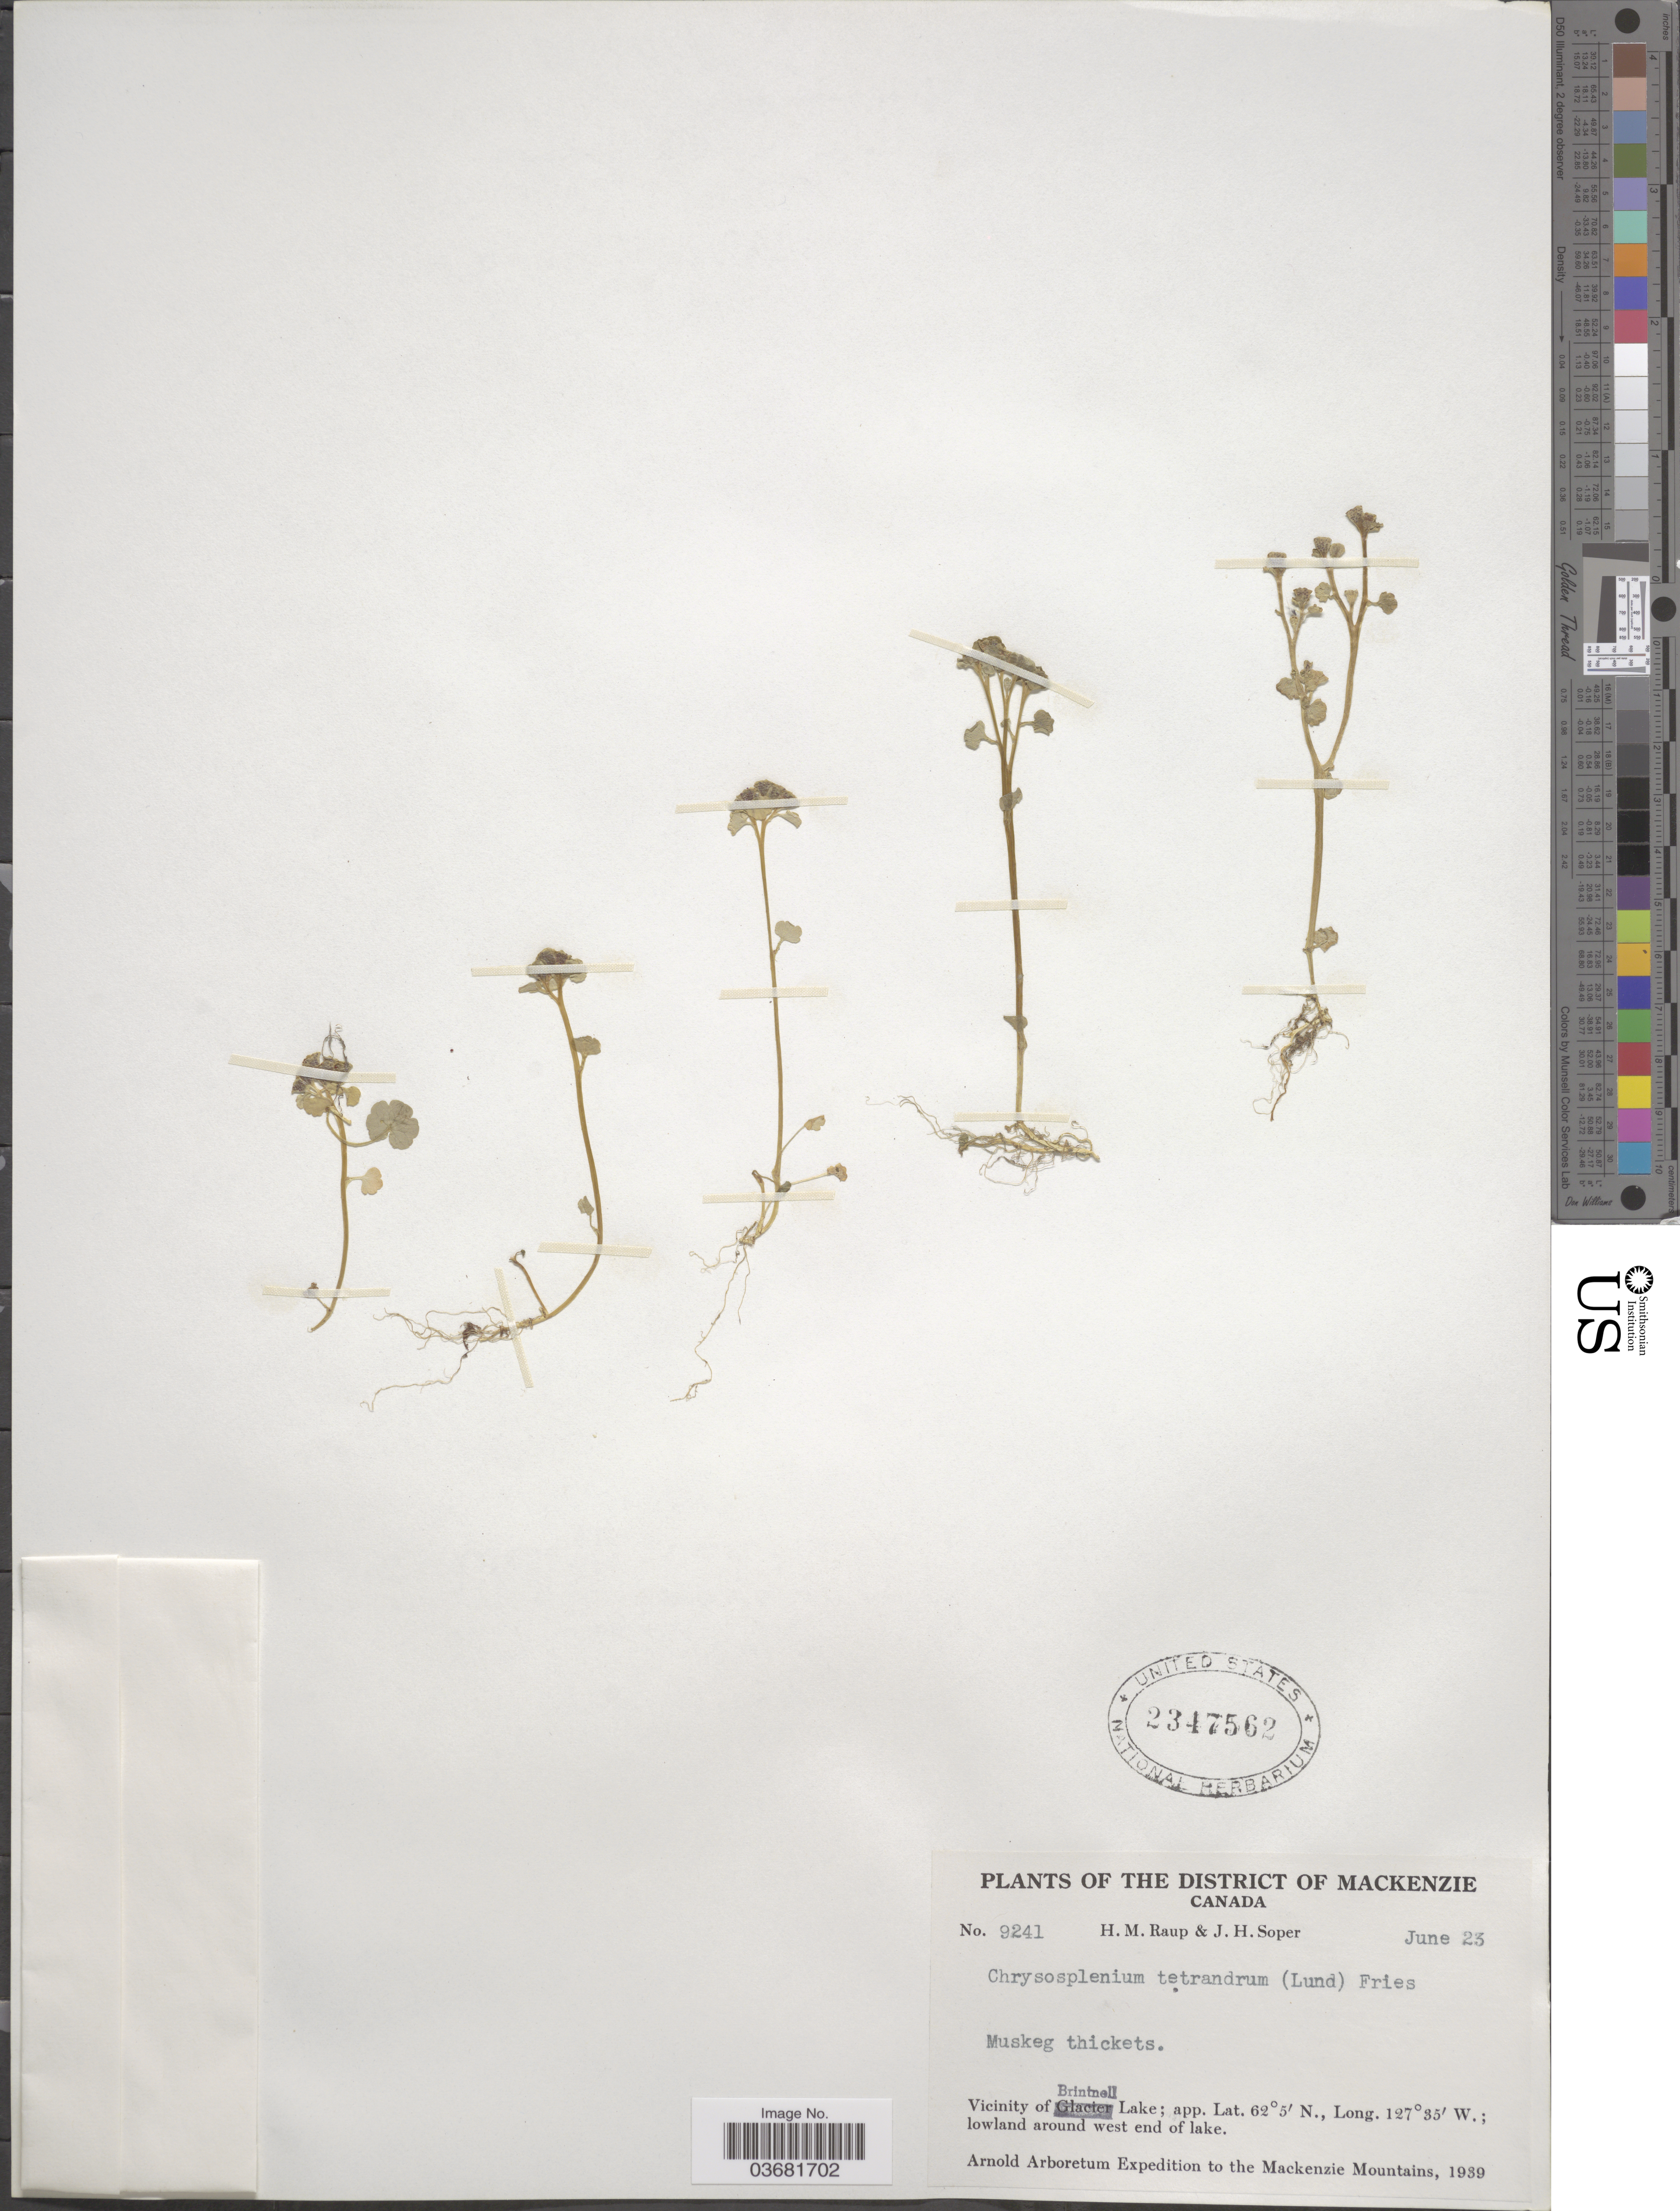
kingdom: Plantae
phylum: Tracheophyta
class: Magnoliopsida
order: Saxifragales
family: Saxifragaceae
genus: Chrysosplenium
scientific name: Chrysosplenium tetrandrum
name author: (N. Lund) Th. Fr.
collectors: H. Raup & J. H. Soper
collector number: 9241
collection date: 1939-06-23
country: Canada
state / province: Alberta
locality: The District of Mackenzie. Vicinity of Britnell Lake; lowland around west end of lake. Arnold Arboretum Expedition to the Mackenzie Mountains, 1939.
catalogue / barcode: US 2347562